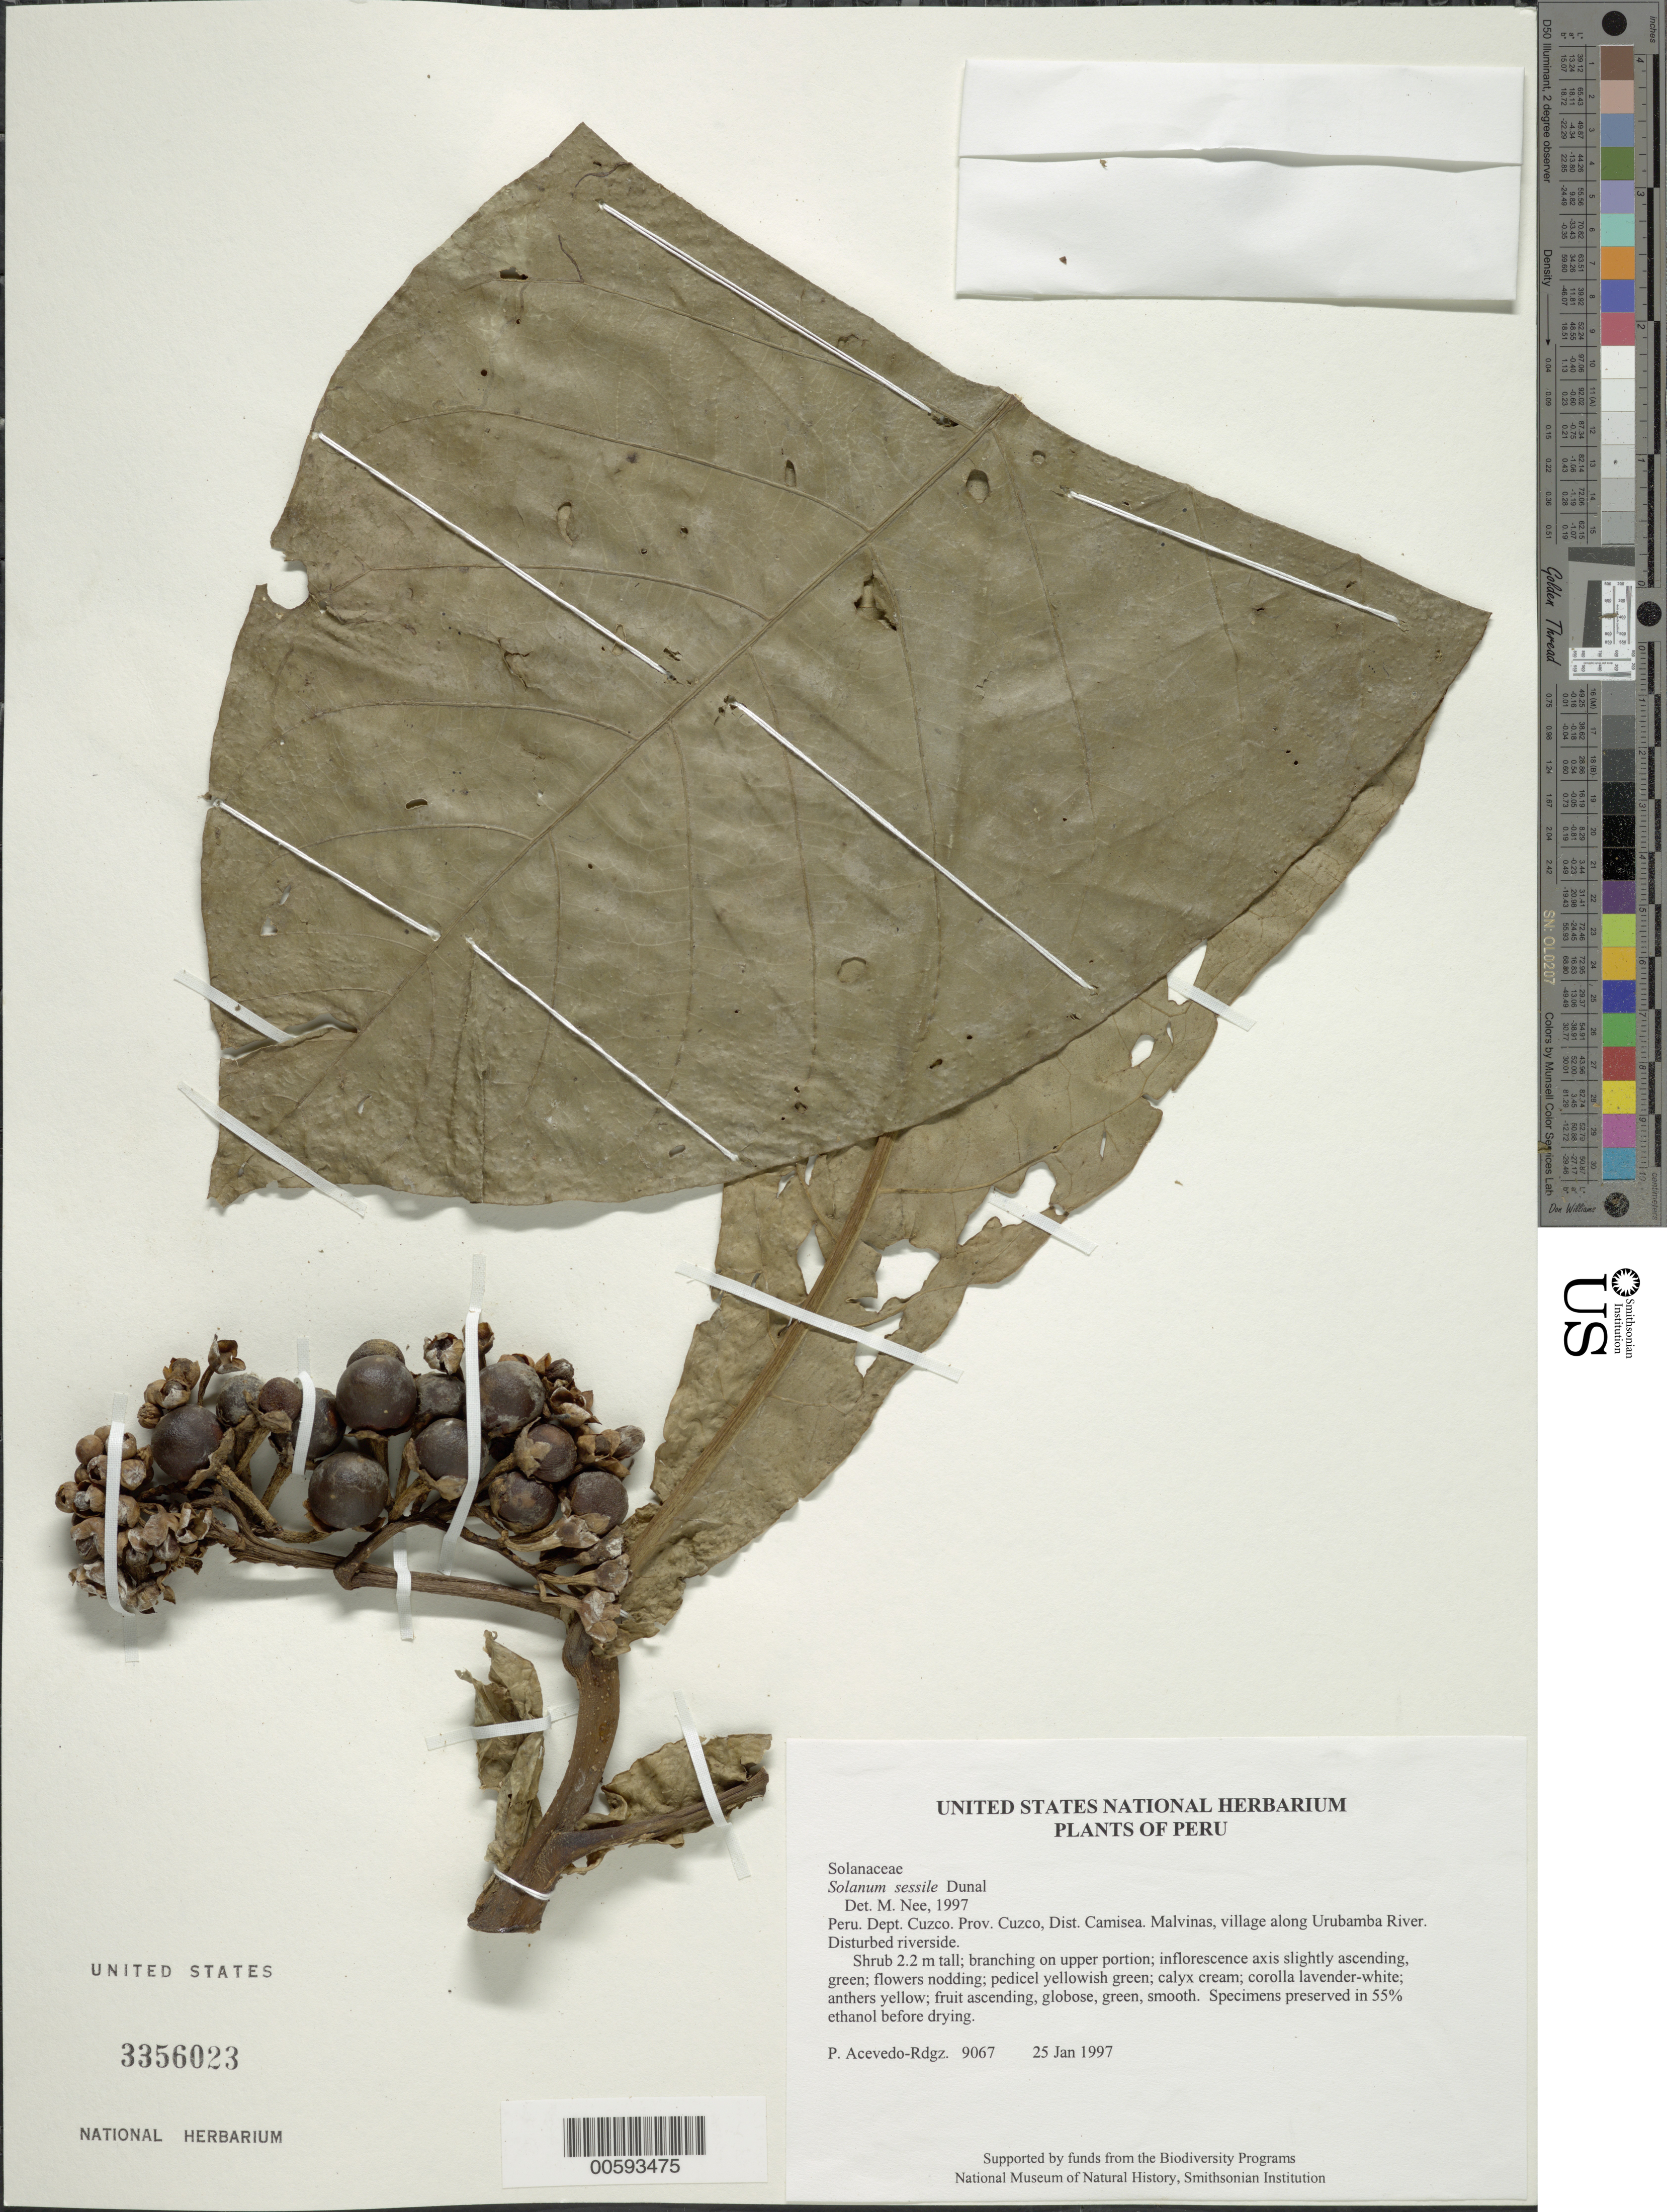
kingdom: Plantae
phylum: Tracheophyta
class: Magnoliopsida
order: Solanales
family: Solanaceae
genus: Solanum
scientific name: Solanum sessile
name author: Dunal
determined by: Nee, Michael H.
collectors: P. Acevedo-Rodr.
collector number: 9067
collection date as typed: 25 Jan 1997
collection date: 1997-01-25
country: Peru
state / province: Cusco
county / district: Cusco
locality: Districto Camisea, Malvinas, village along Urubamba River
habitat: Disturbed riverside.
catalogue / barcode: US 3356023